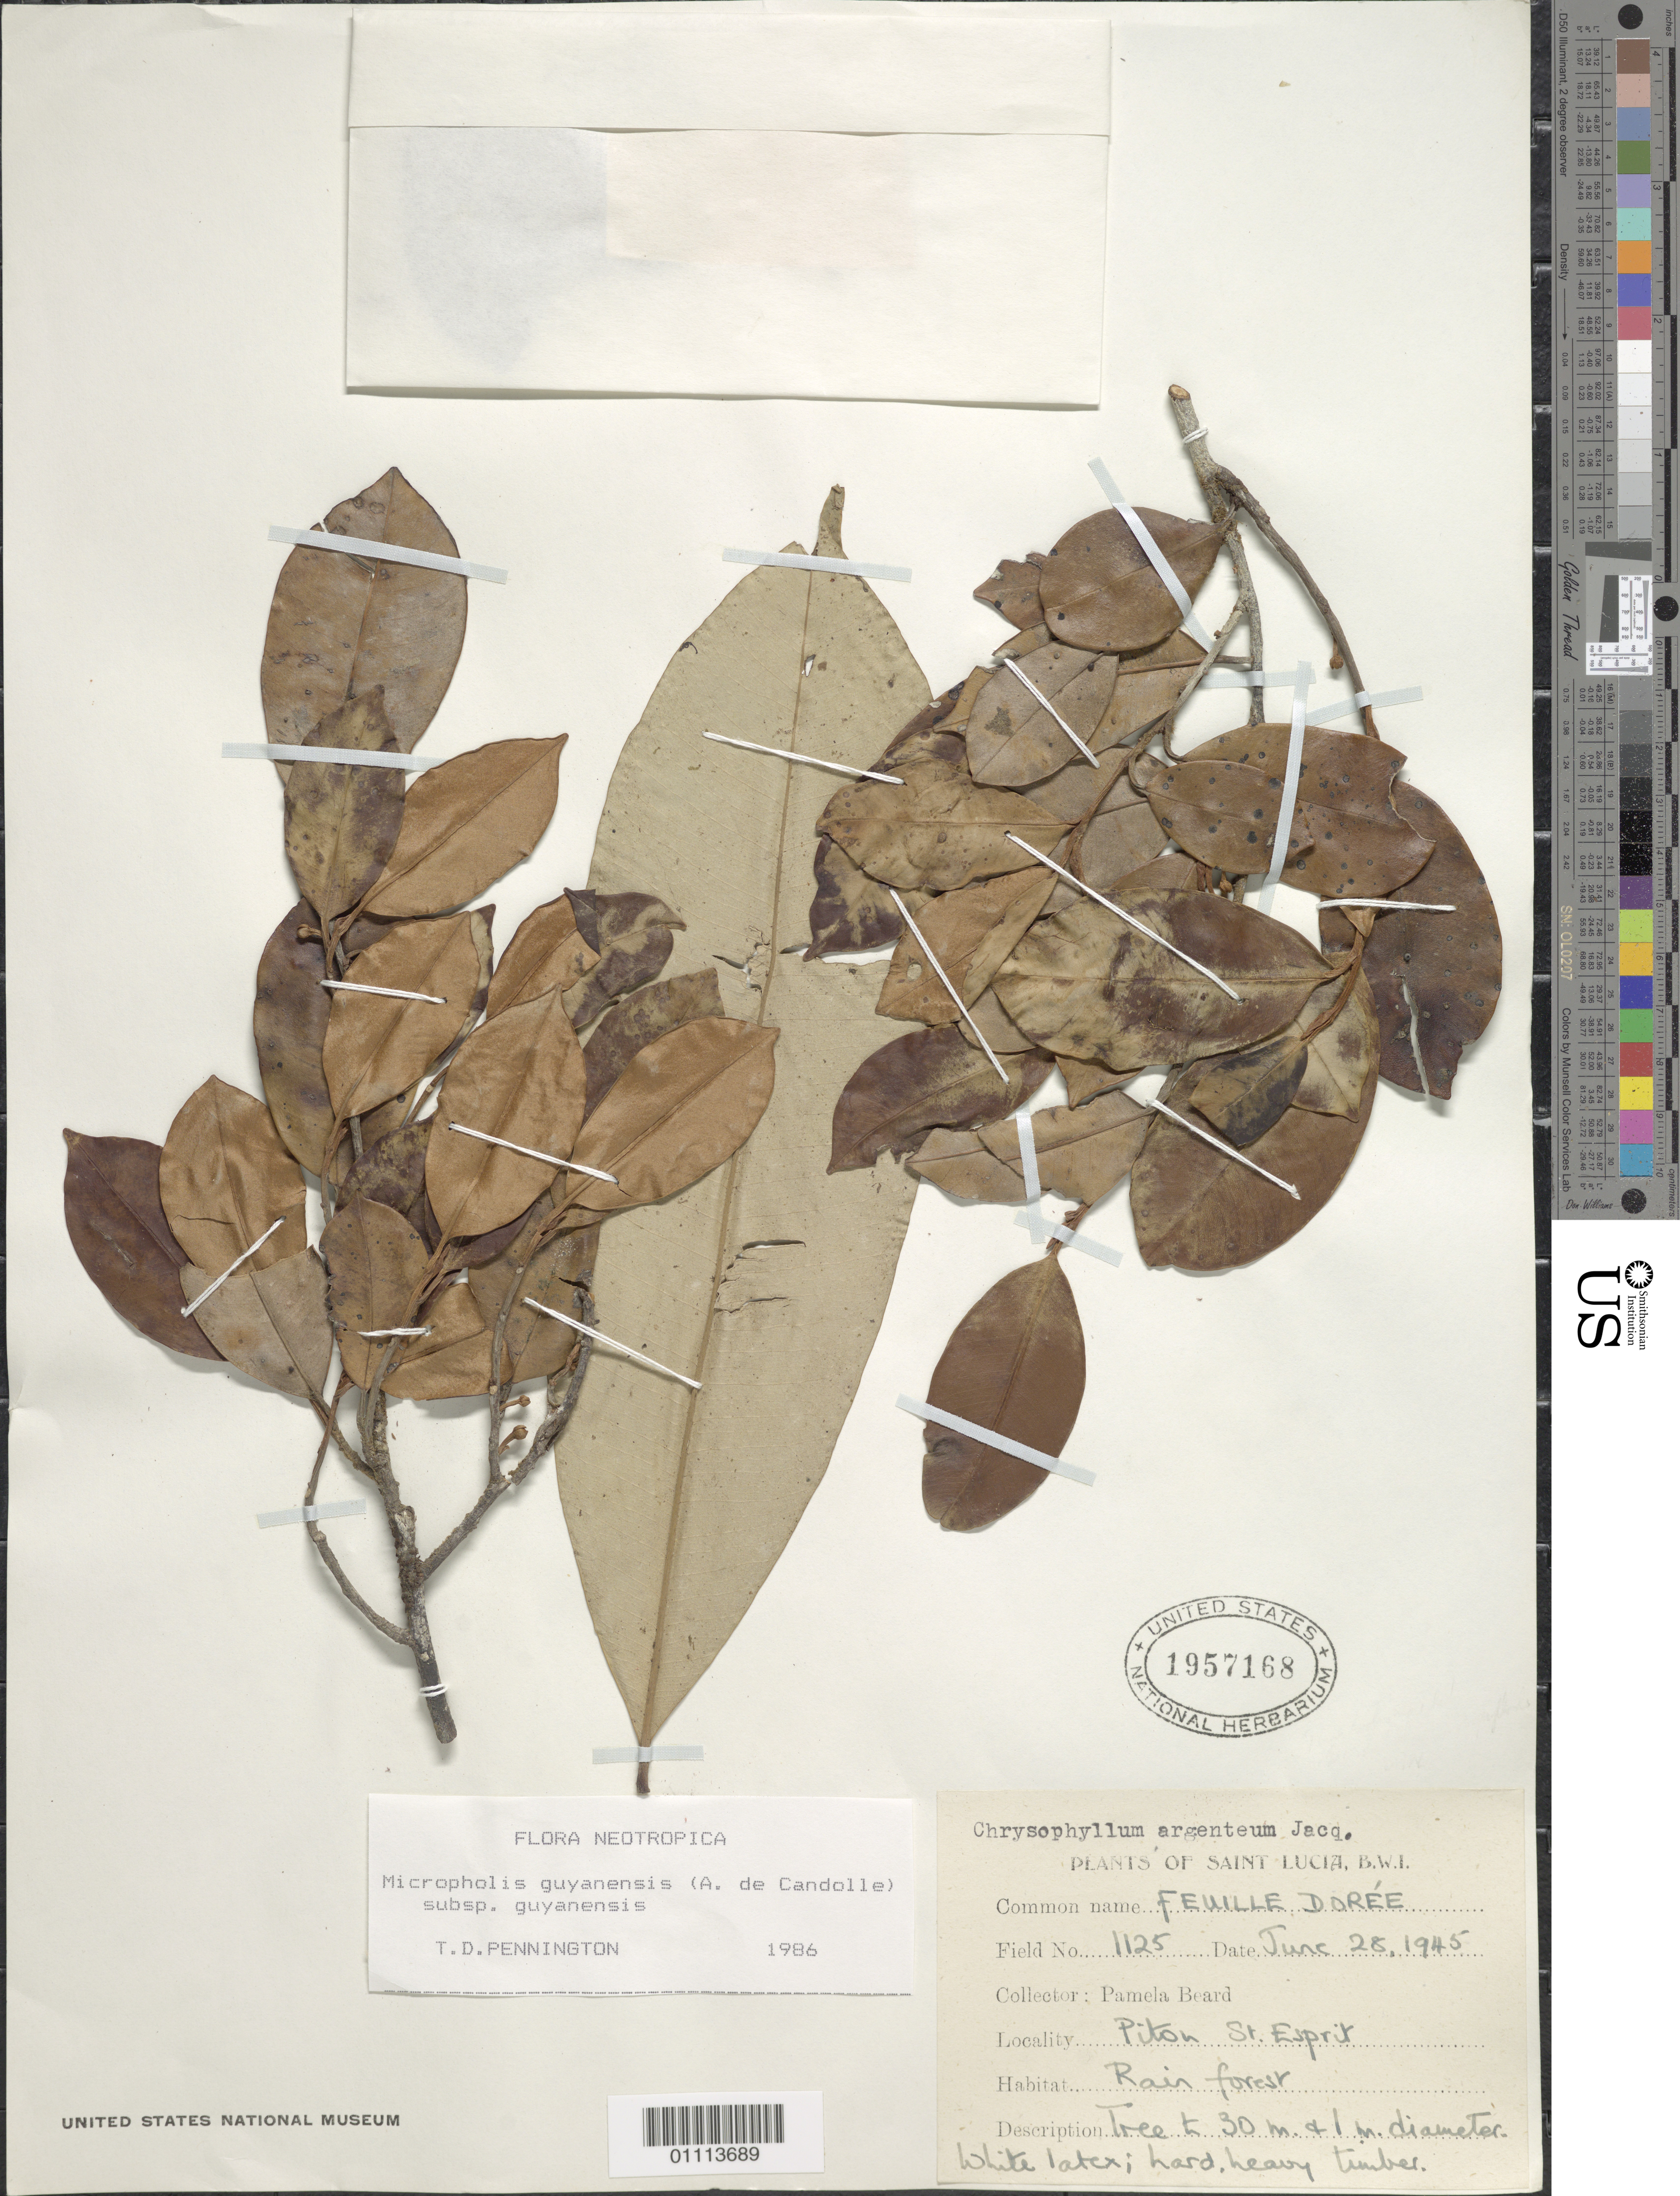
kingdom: Plantae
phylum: Tracheophyta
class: Magnoliopsida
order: Ericales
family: Sapotaceae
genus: Micropholis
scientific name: Micropholis guyanensis subsp. guyanensis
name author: (A. DC.) Pierre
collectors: P. Beard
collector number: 1125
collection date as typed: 28 Jun 1945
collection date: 1945-06-28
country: St. Lucia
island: St. Lucia I.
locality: Piton St. Esprit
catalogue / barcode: US 1957168